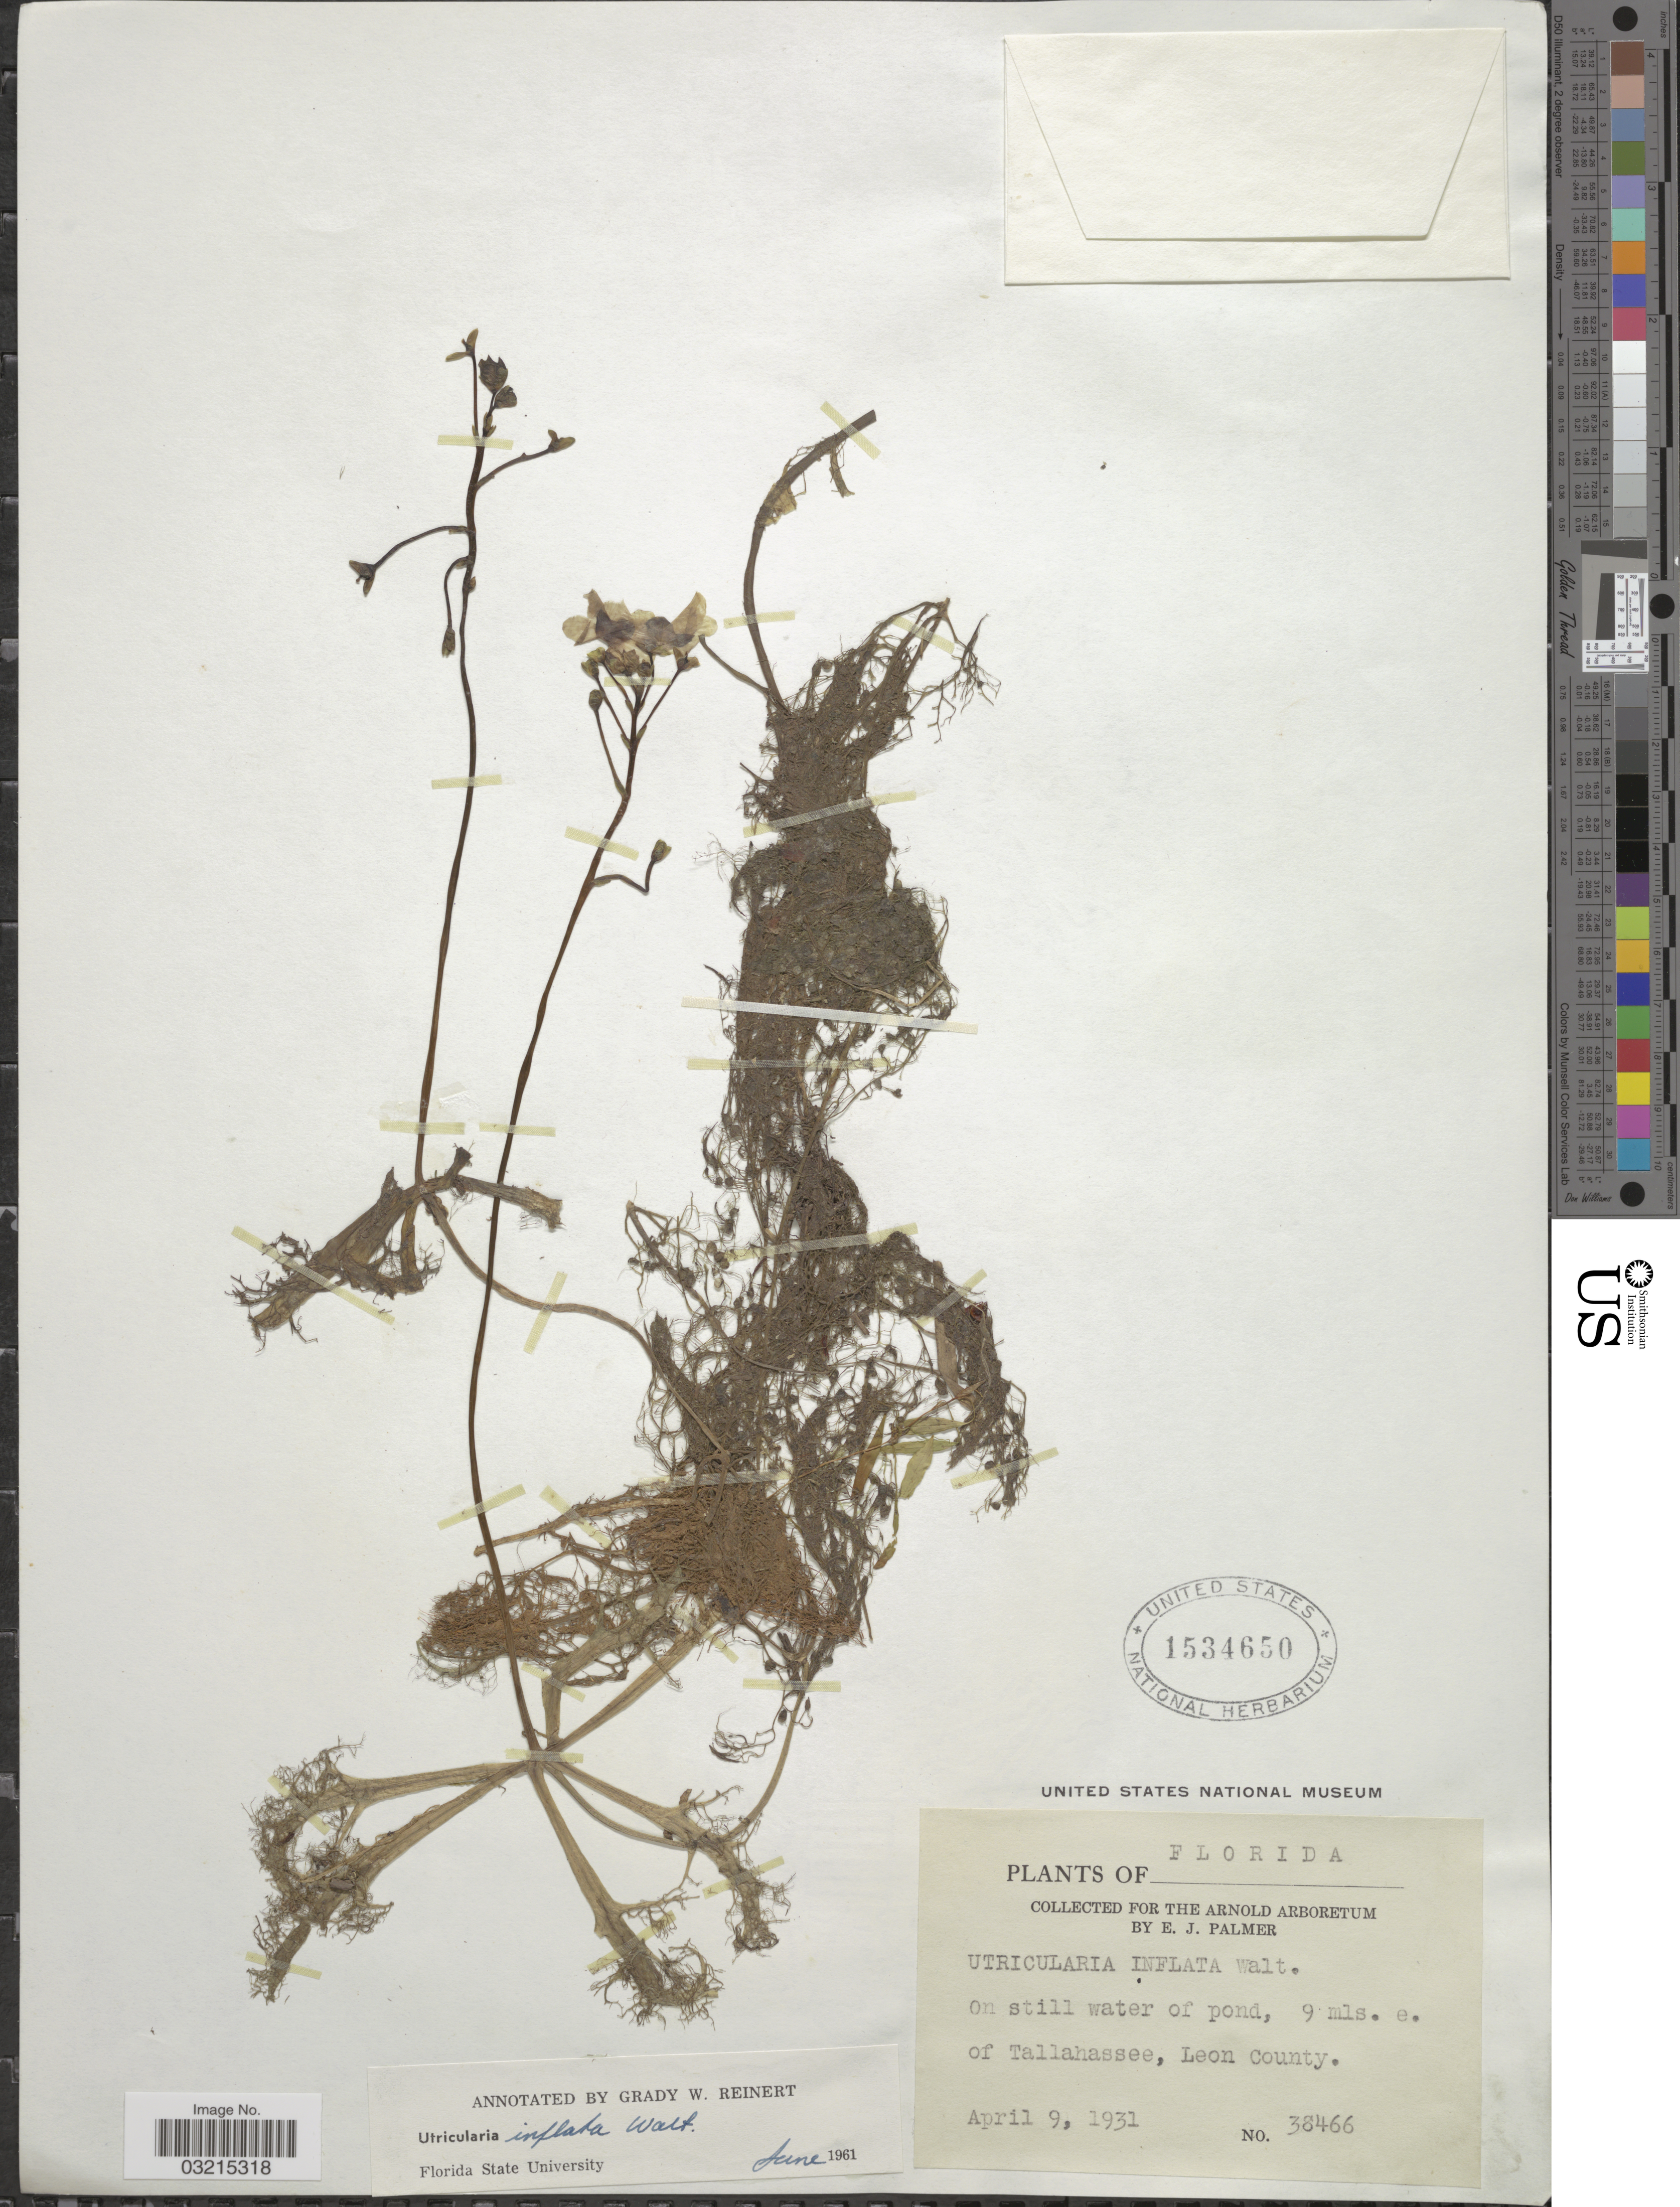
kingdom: Plantae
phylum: Tracheophyta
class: Magnoliopsida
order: Lamiales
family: Lentibulariaceae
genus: Utricularia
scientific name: Utricularia inflata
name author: Walter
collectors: E. J. Palmer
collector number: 38466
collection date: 1931-04-09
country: United States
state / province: Florida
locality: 9 mls. e. of Tallahassee, Leon County.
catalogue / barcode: US 1534650